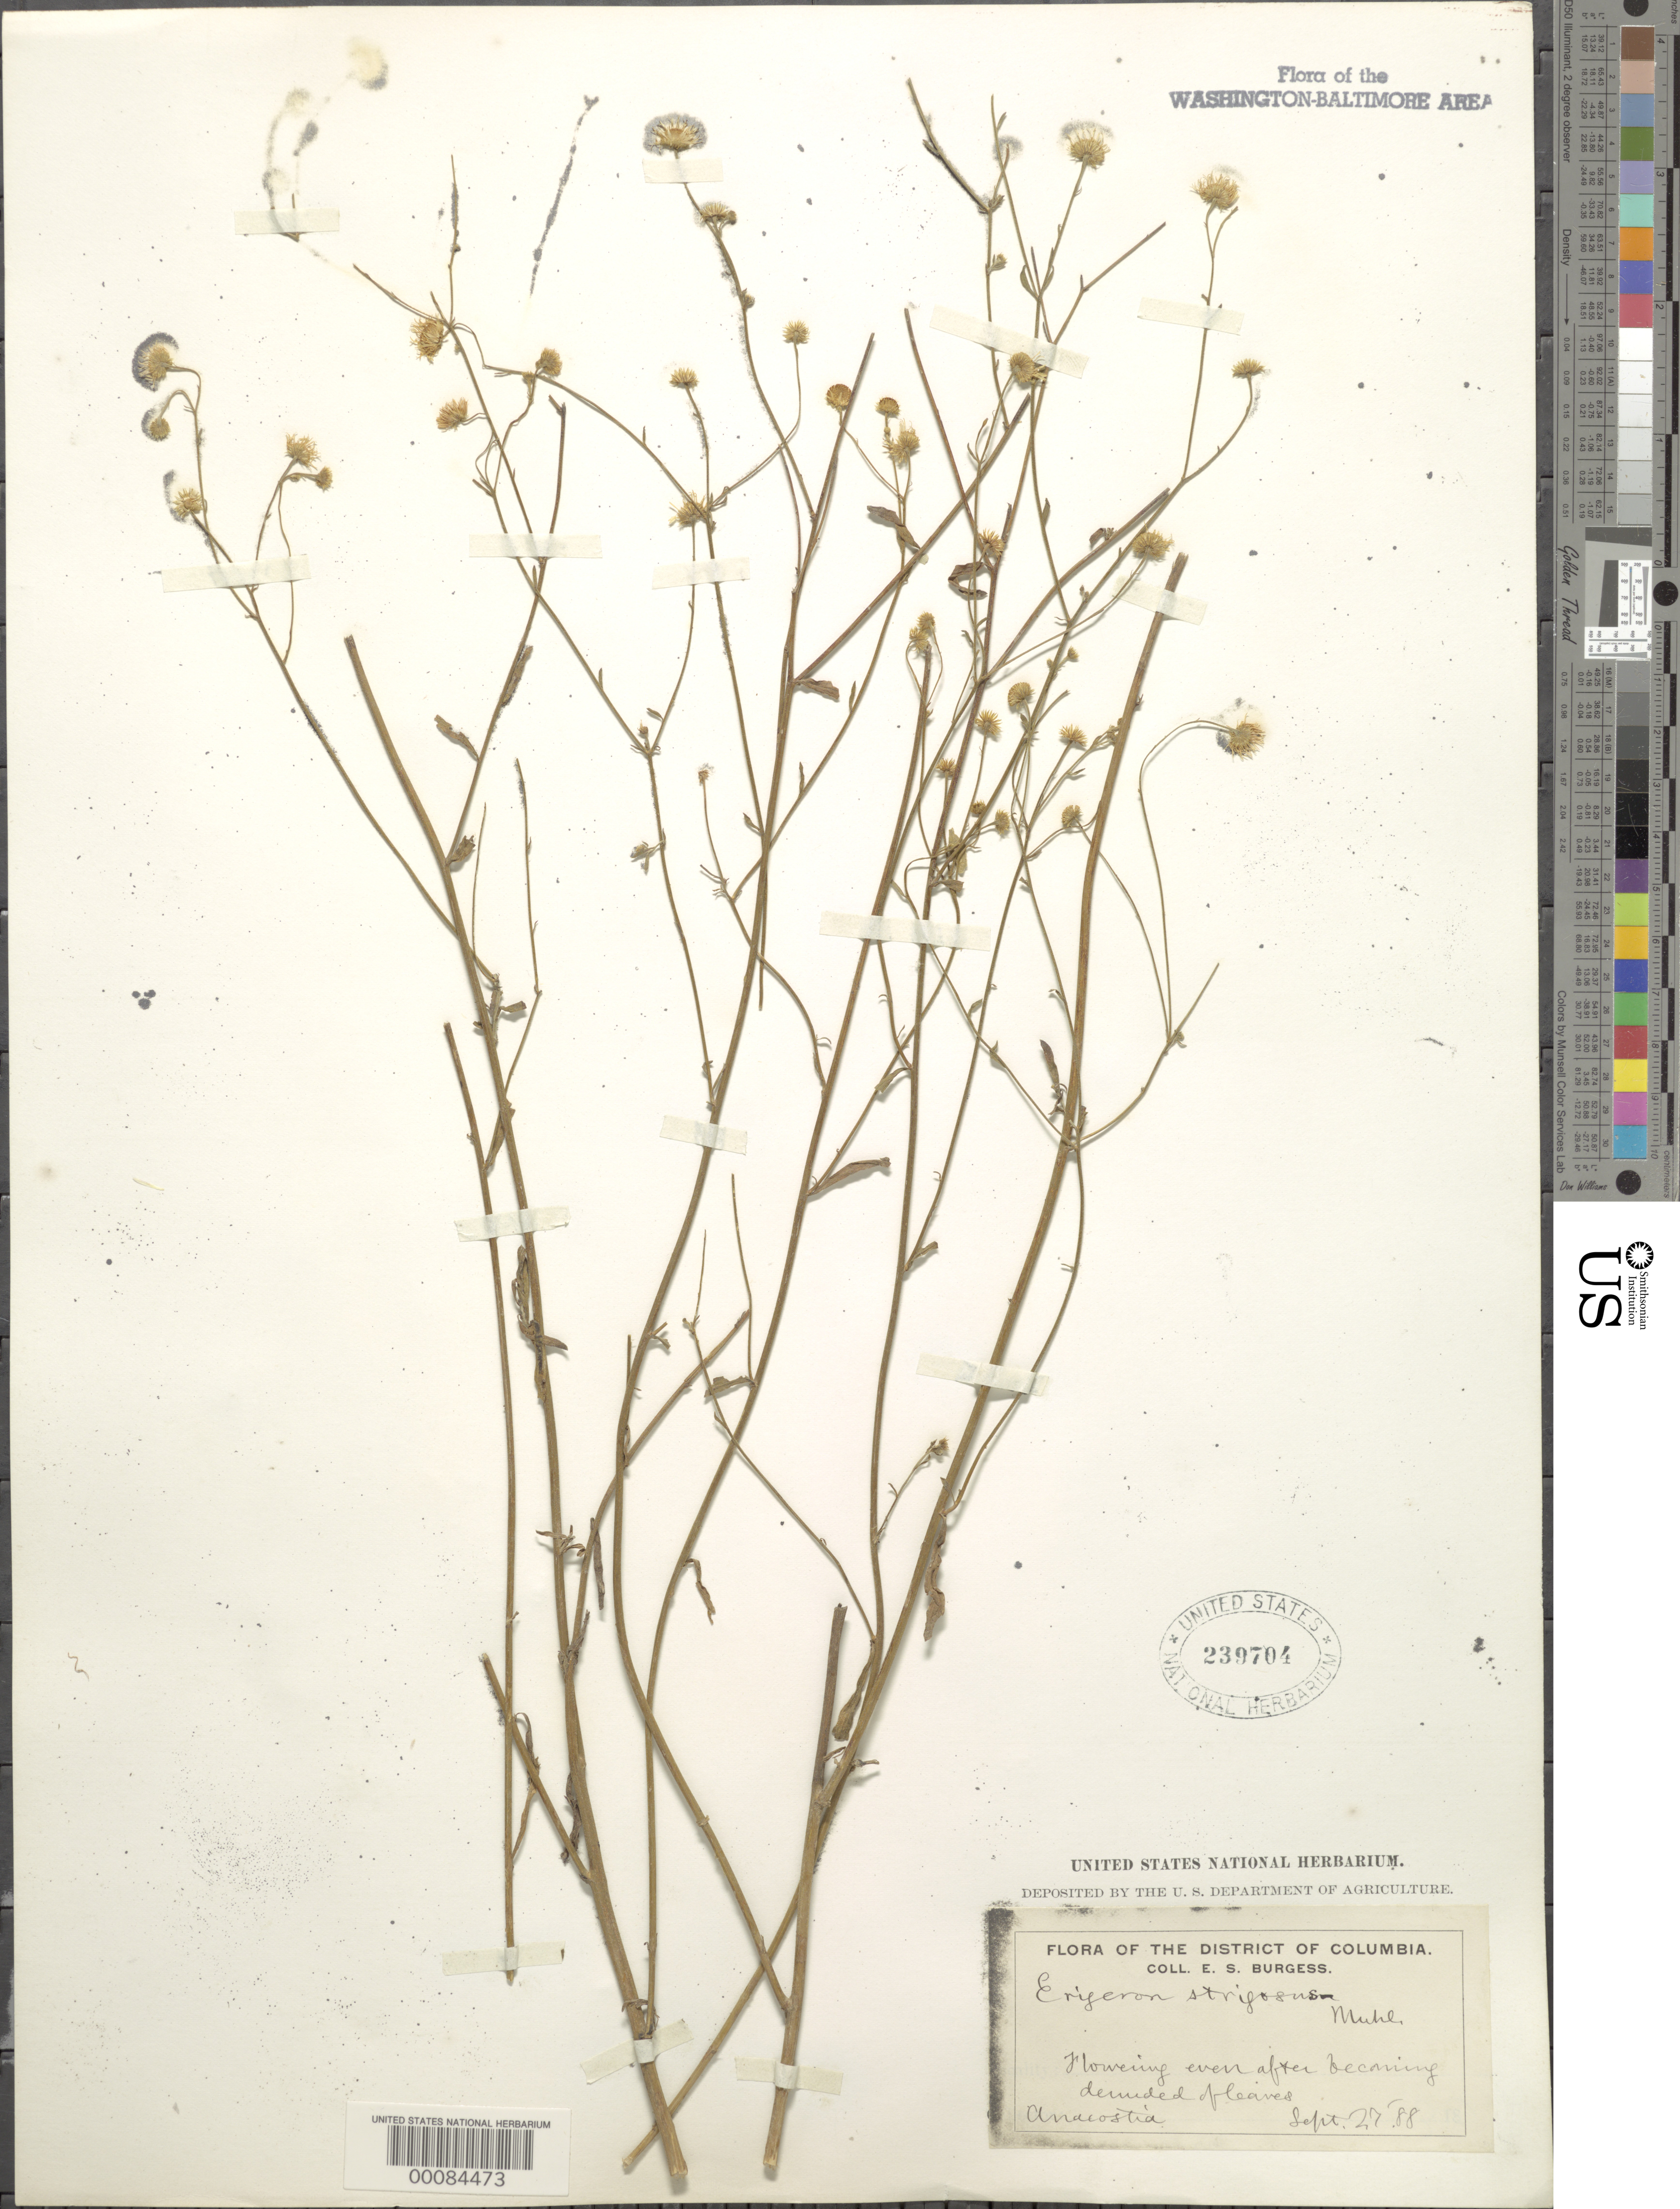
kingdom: Plantae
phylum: Tracheophyta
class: Magnoliopsida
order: Asterales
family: Asteraceae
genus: Erigeron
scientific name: Erigeron strigosus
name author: Muhl. ex Willd.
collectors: E. Burgess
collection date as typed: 27 Sep 1888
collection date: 1888-09-27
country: United States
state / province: District of Columbia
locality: Anacostia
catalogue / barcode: US 239704